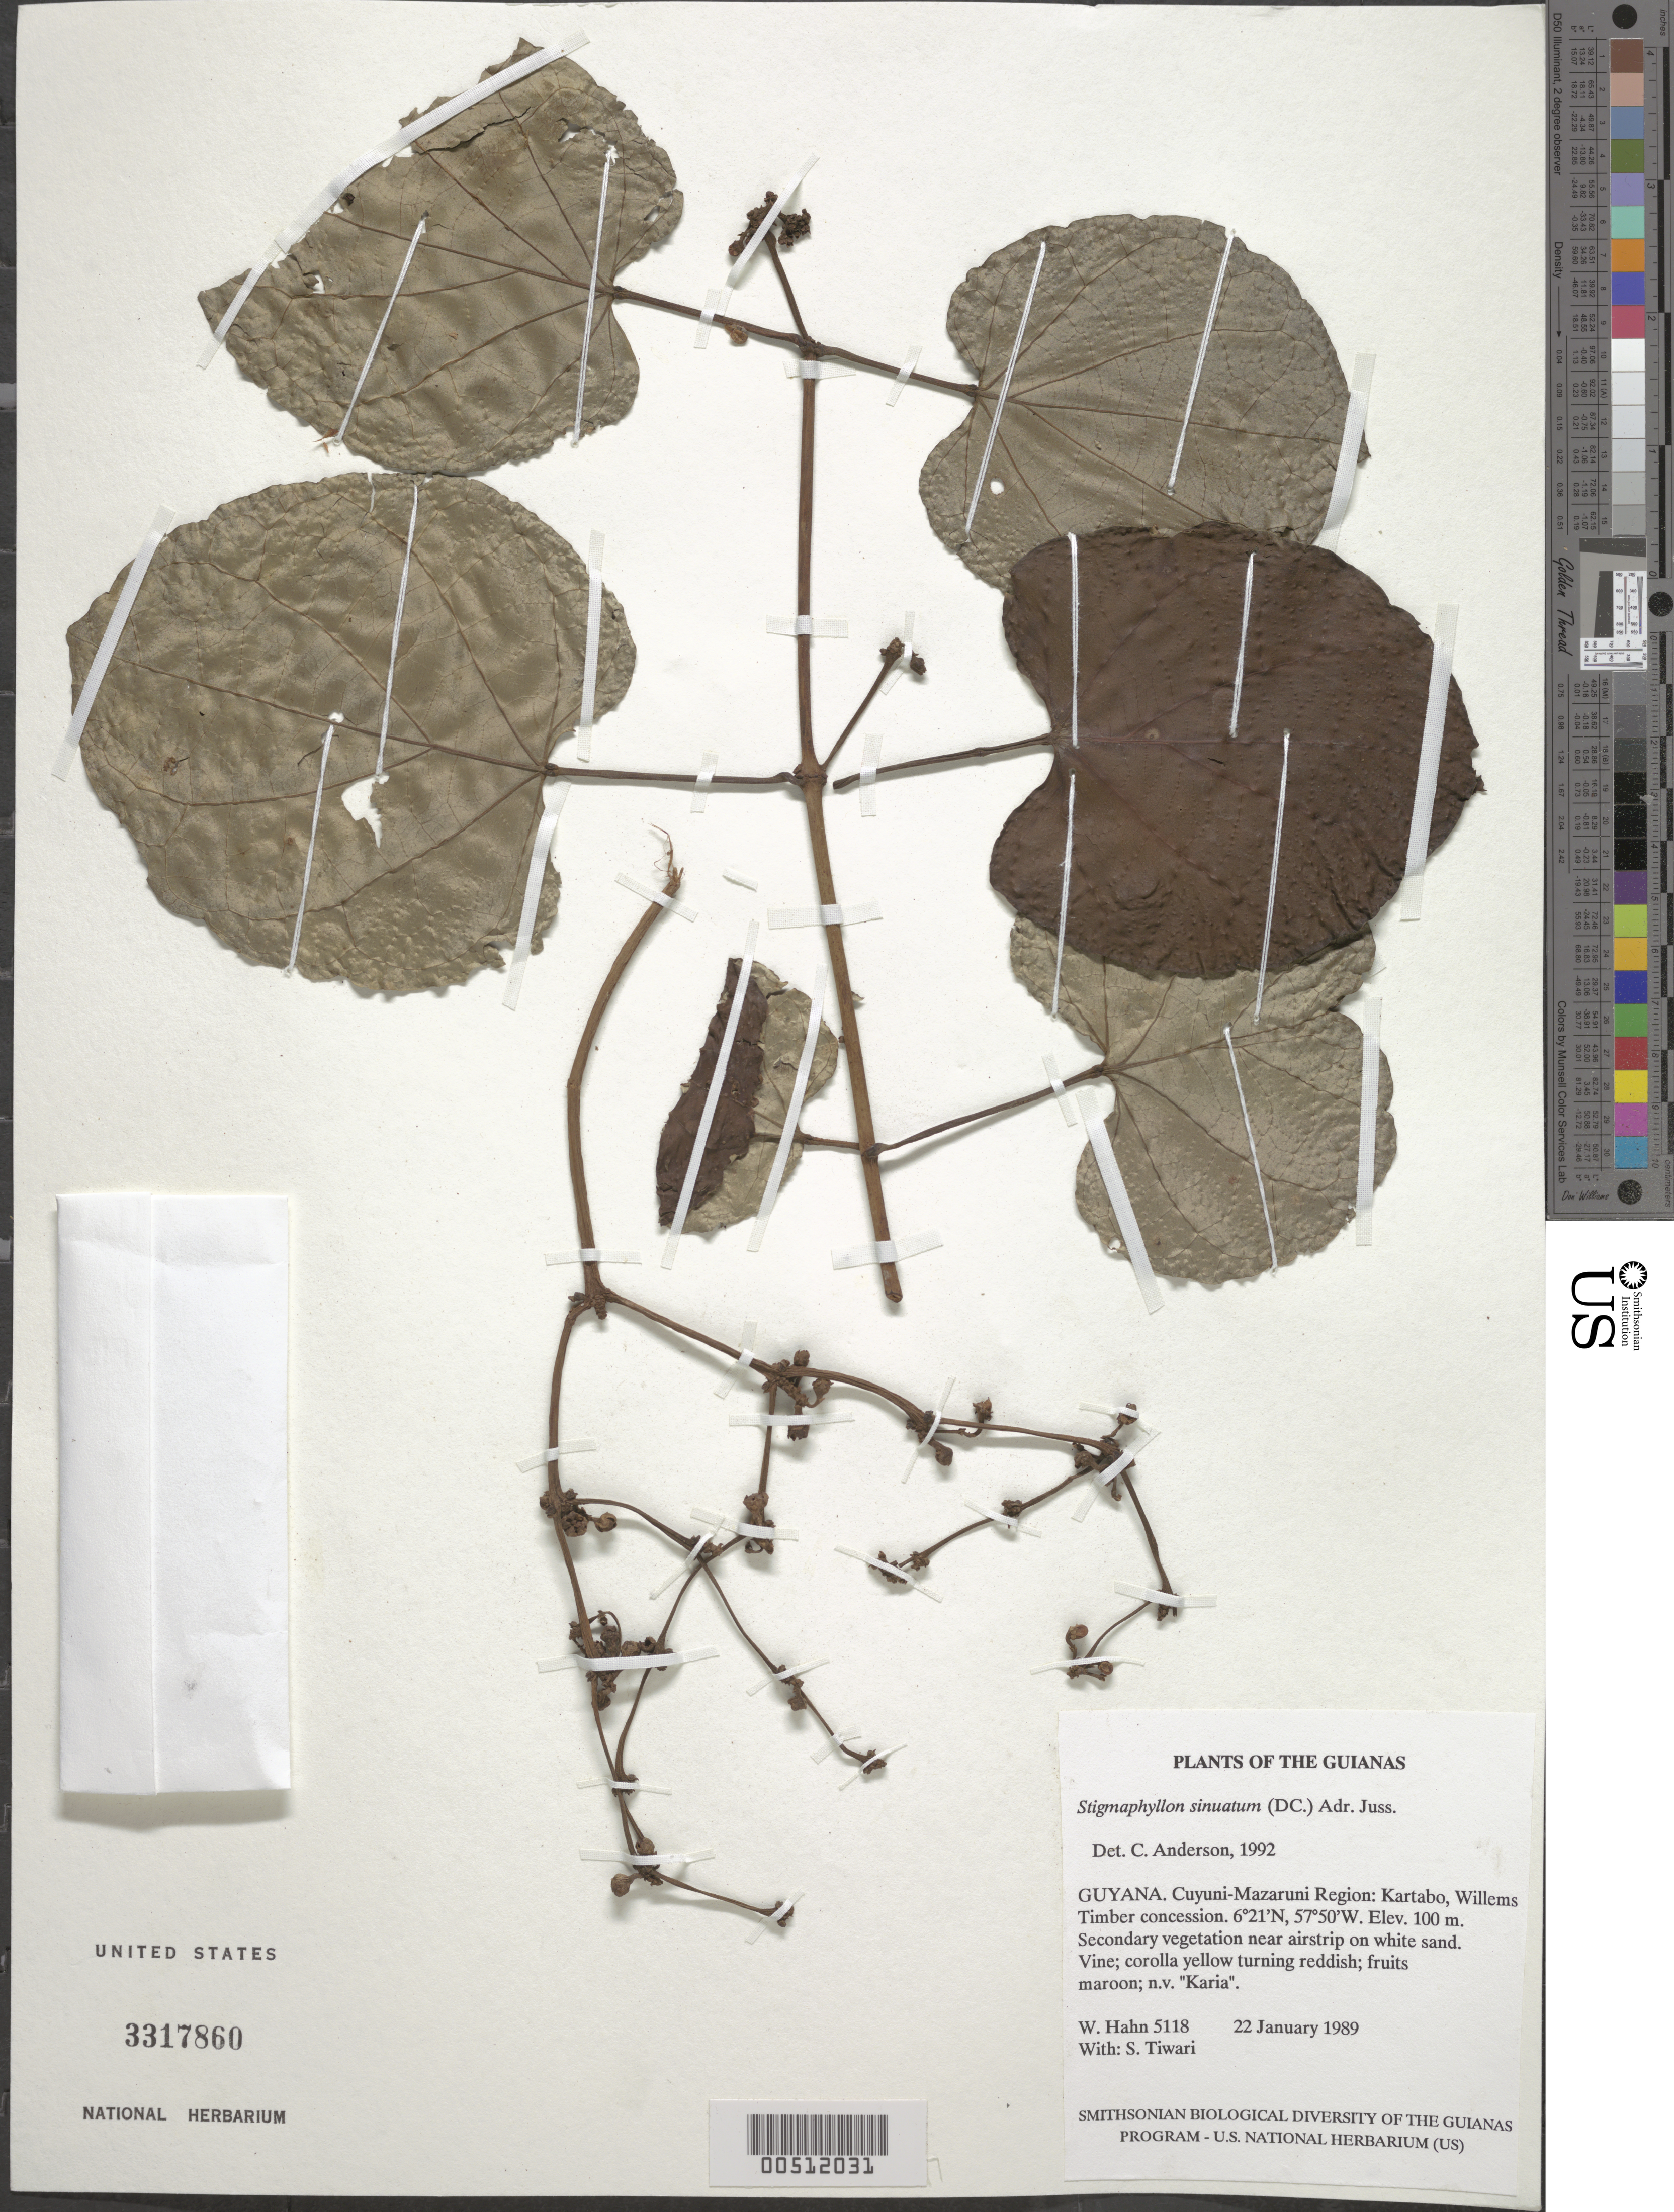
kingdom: Plantae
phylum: Tracheophyta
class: Magnoliopsida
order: Malpighiales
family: Malpighiaceae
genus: Stigmaphyllon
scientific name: Stigmaphyllon sinuatum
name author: (DC.) A. Juss.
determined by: Anderson, C.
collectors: W. Hahn & S. Tiwari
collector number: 5118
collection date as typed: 22 January 1989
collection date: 1989-01-22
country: Guyana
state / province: Cuyuni-Mazaruni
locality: Kartabo, Willems Timber concession. Near airstrip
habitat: Secondary vegetation on white sand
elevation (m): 100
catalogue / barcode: US 3317860